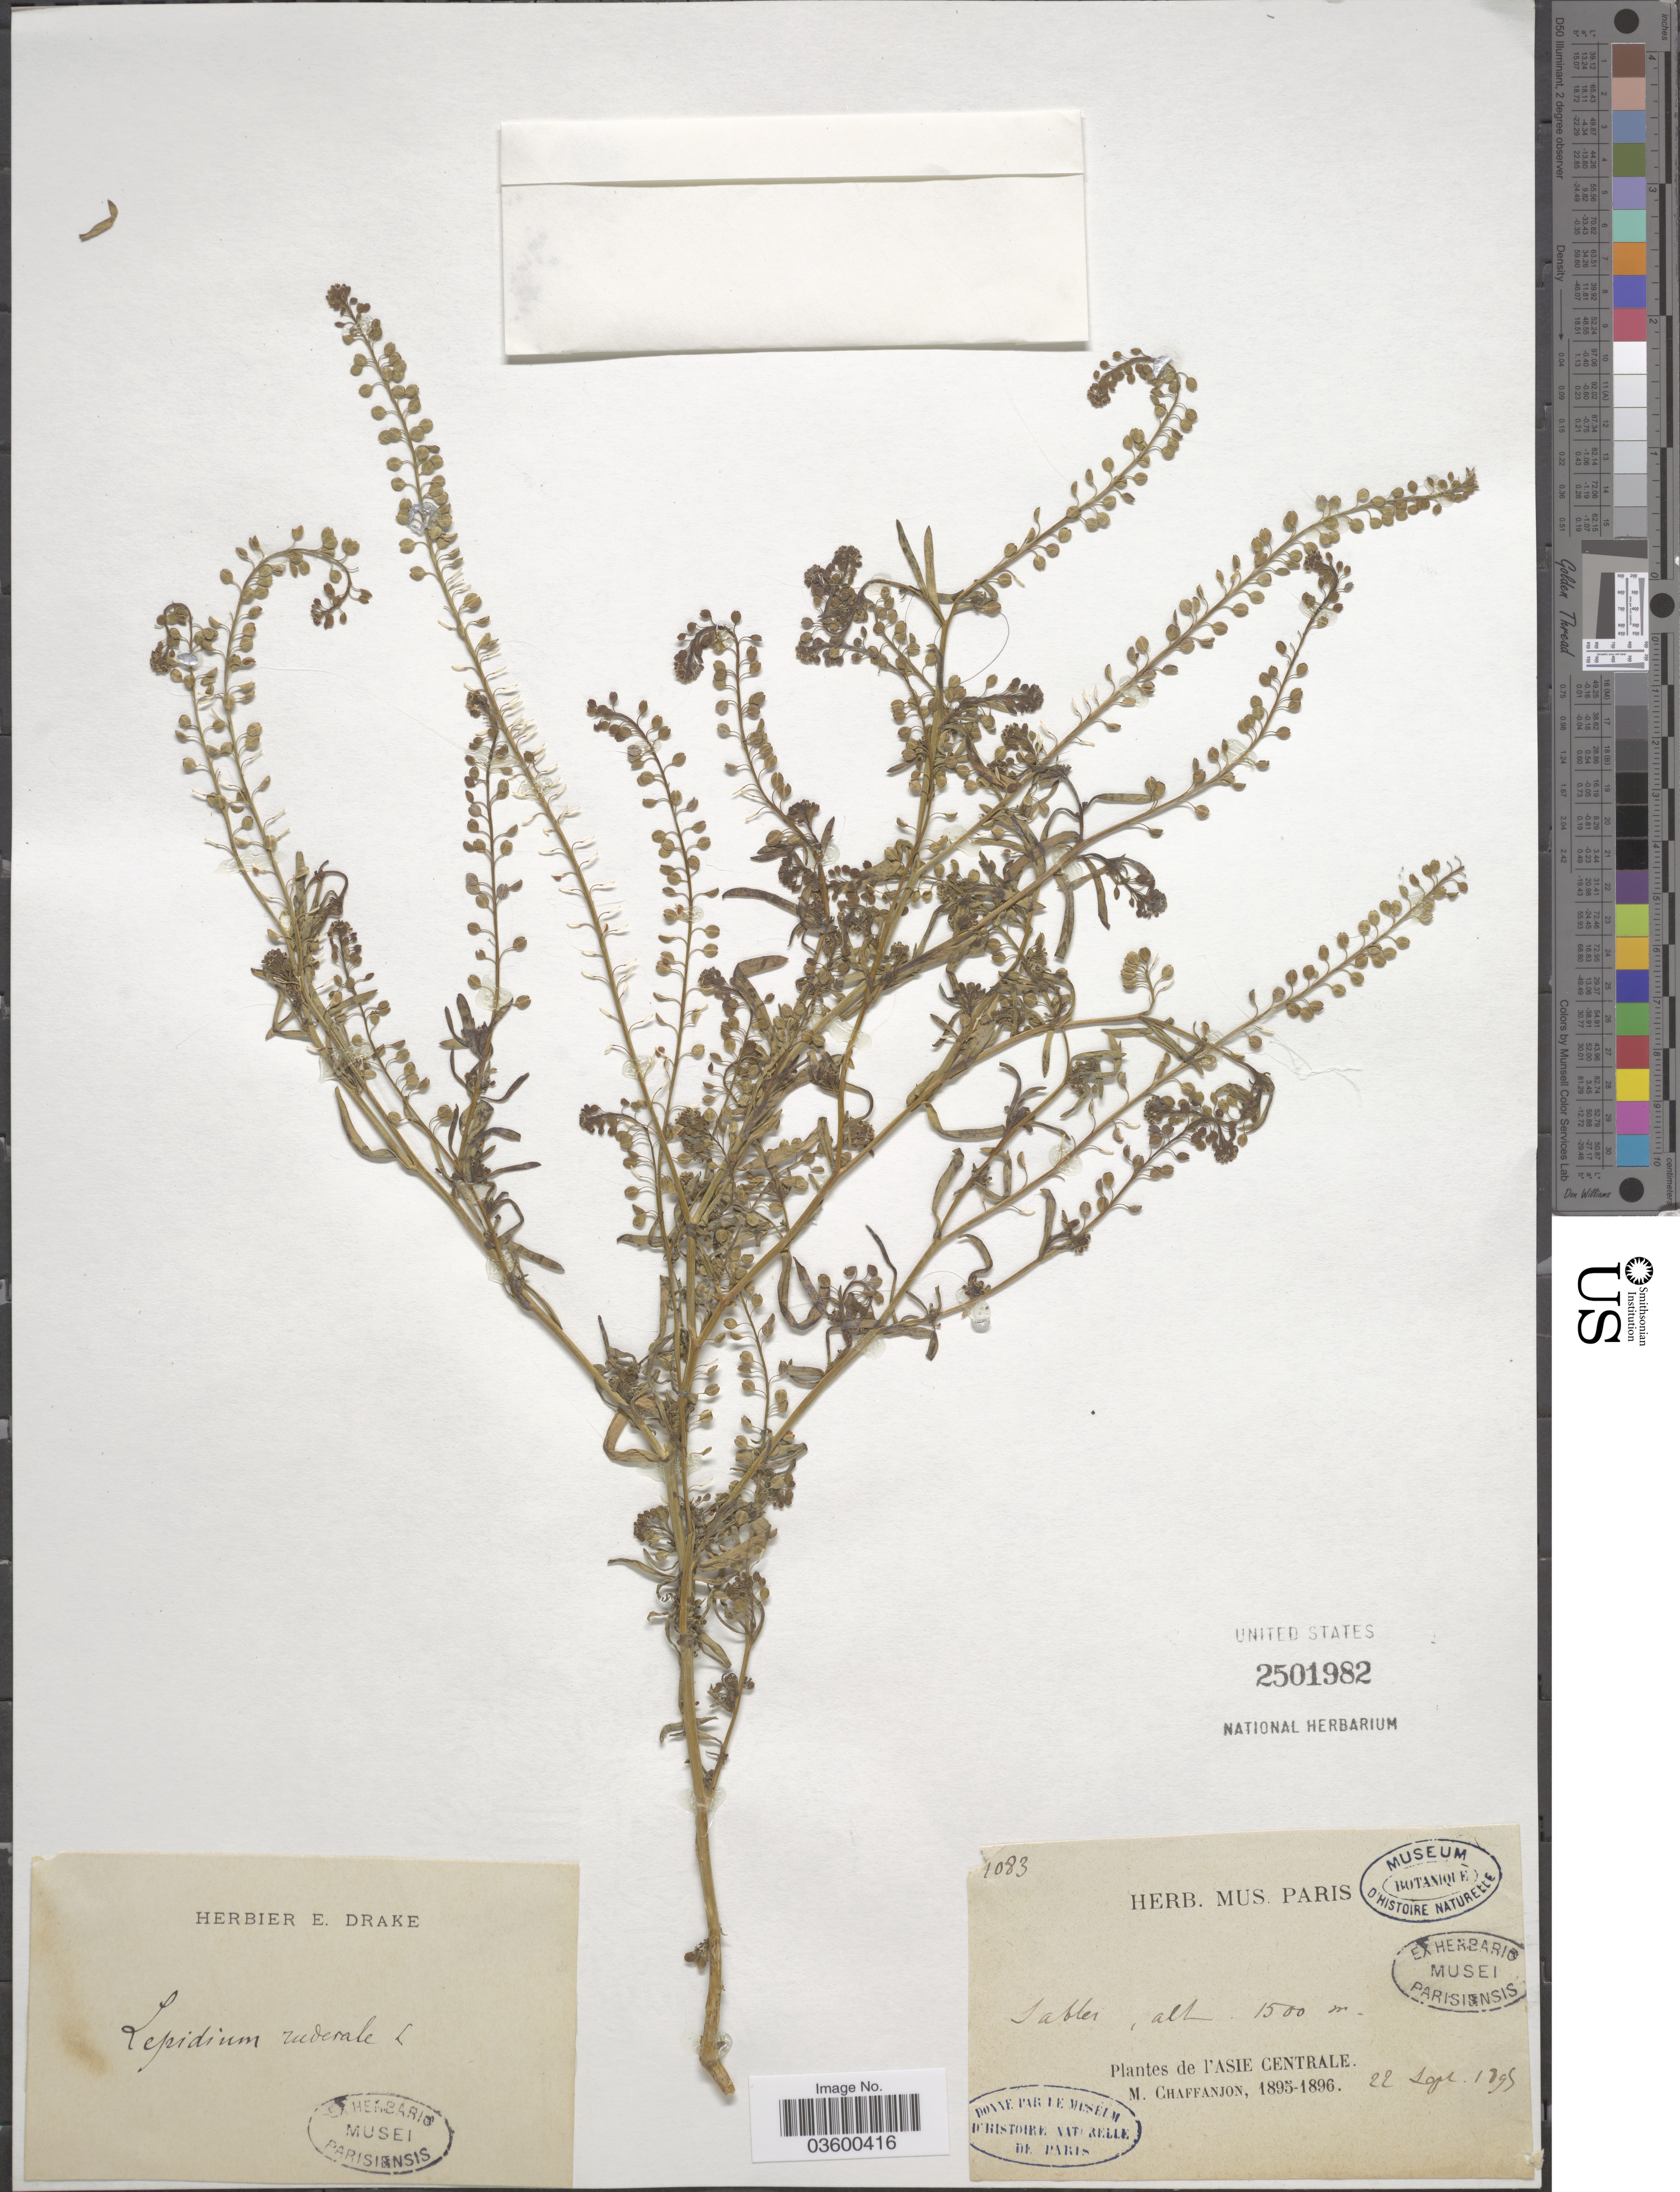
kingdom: Plantae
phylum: Tracheophyta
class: Magnoliopsida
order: Brassicales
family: Brassicaceae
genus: Lepidium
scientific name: Lepidium ruderale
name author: Burm. f.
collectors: M. Chaffanjon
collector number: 1083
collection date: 1895-09-22/1896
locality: L'Asie Centrale. Sabler [interpreted].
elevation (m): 1500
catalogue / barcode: US 2501982